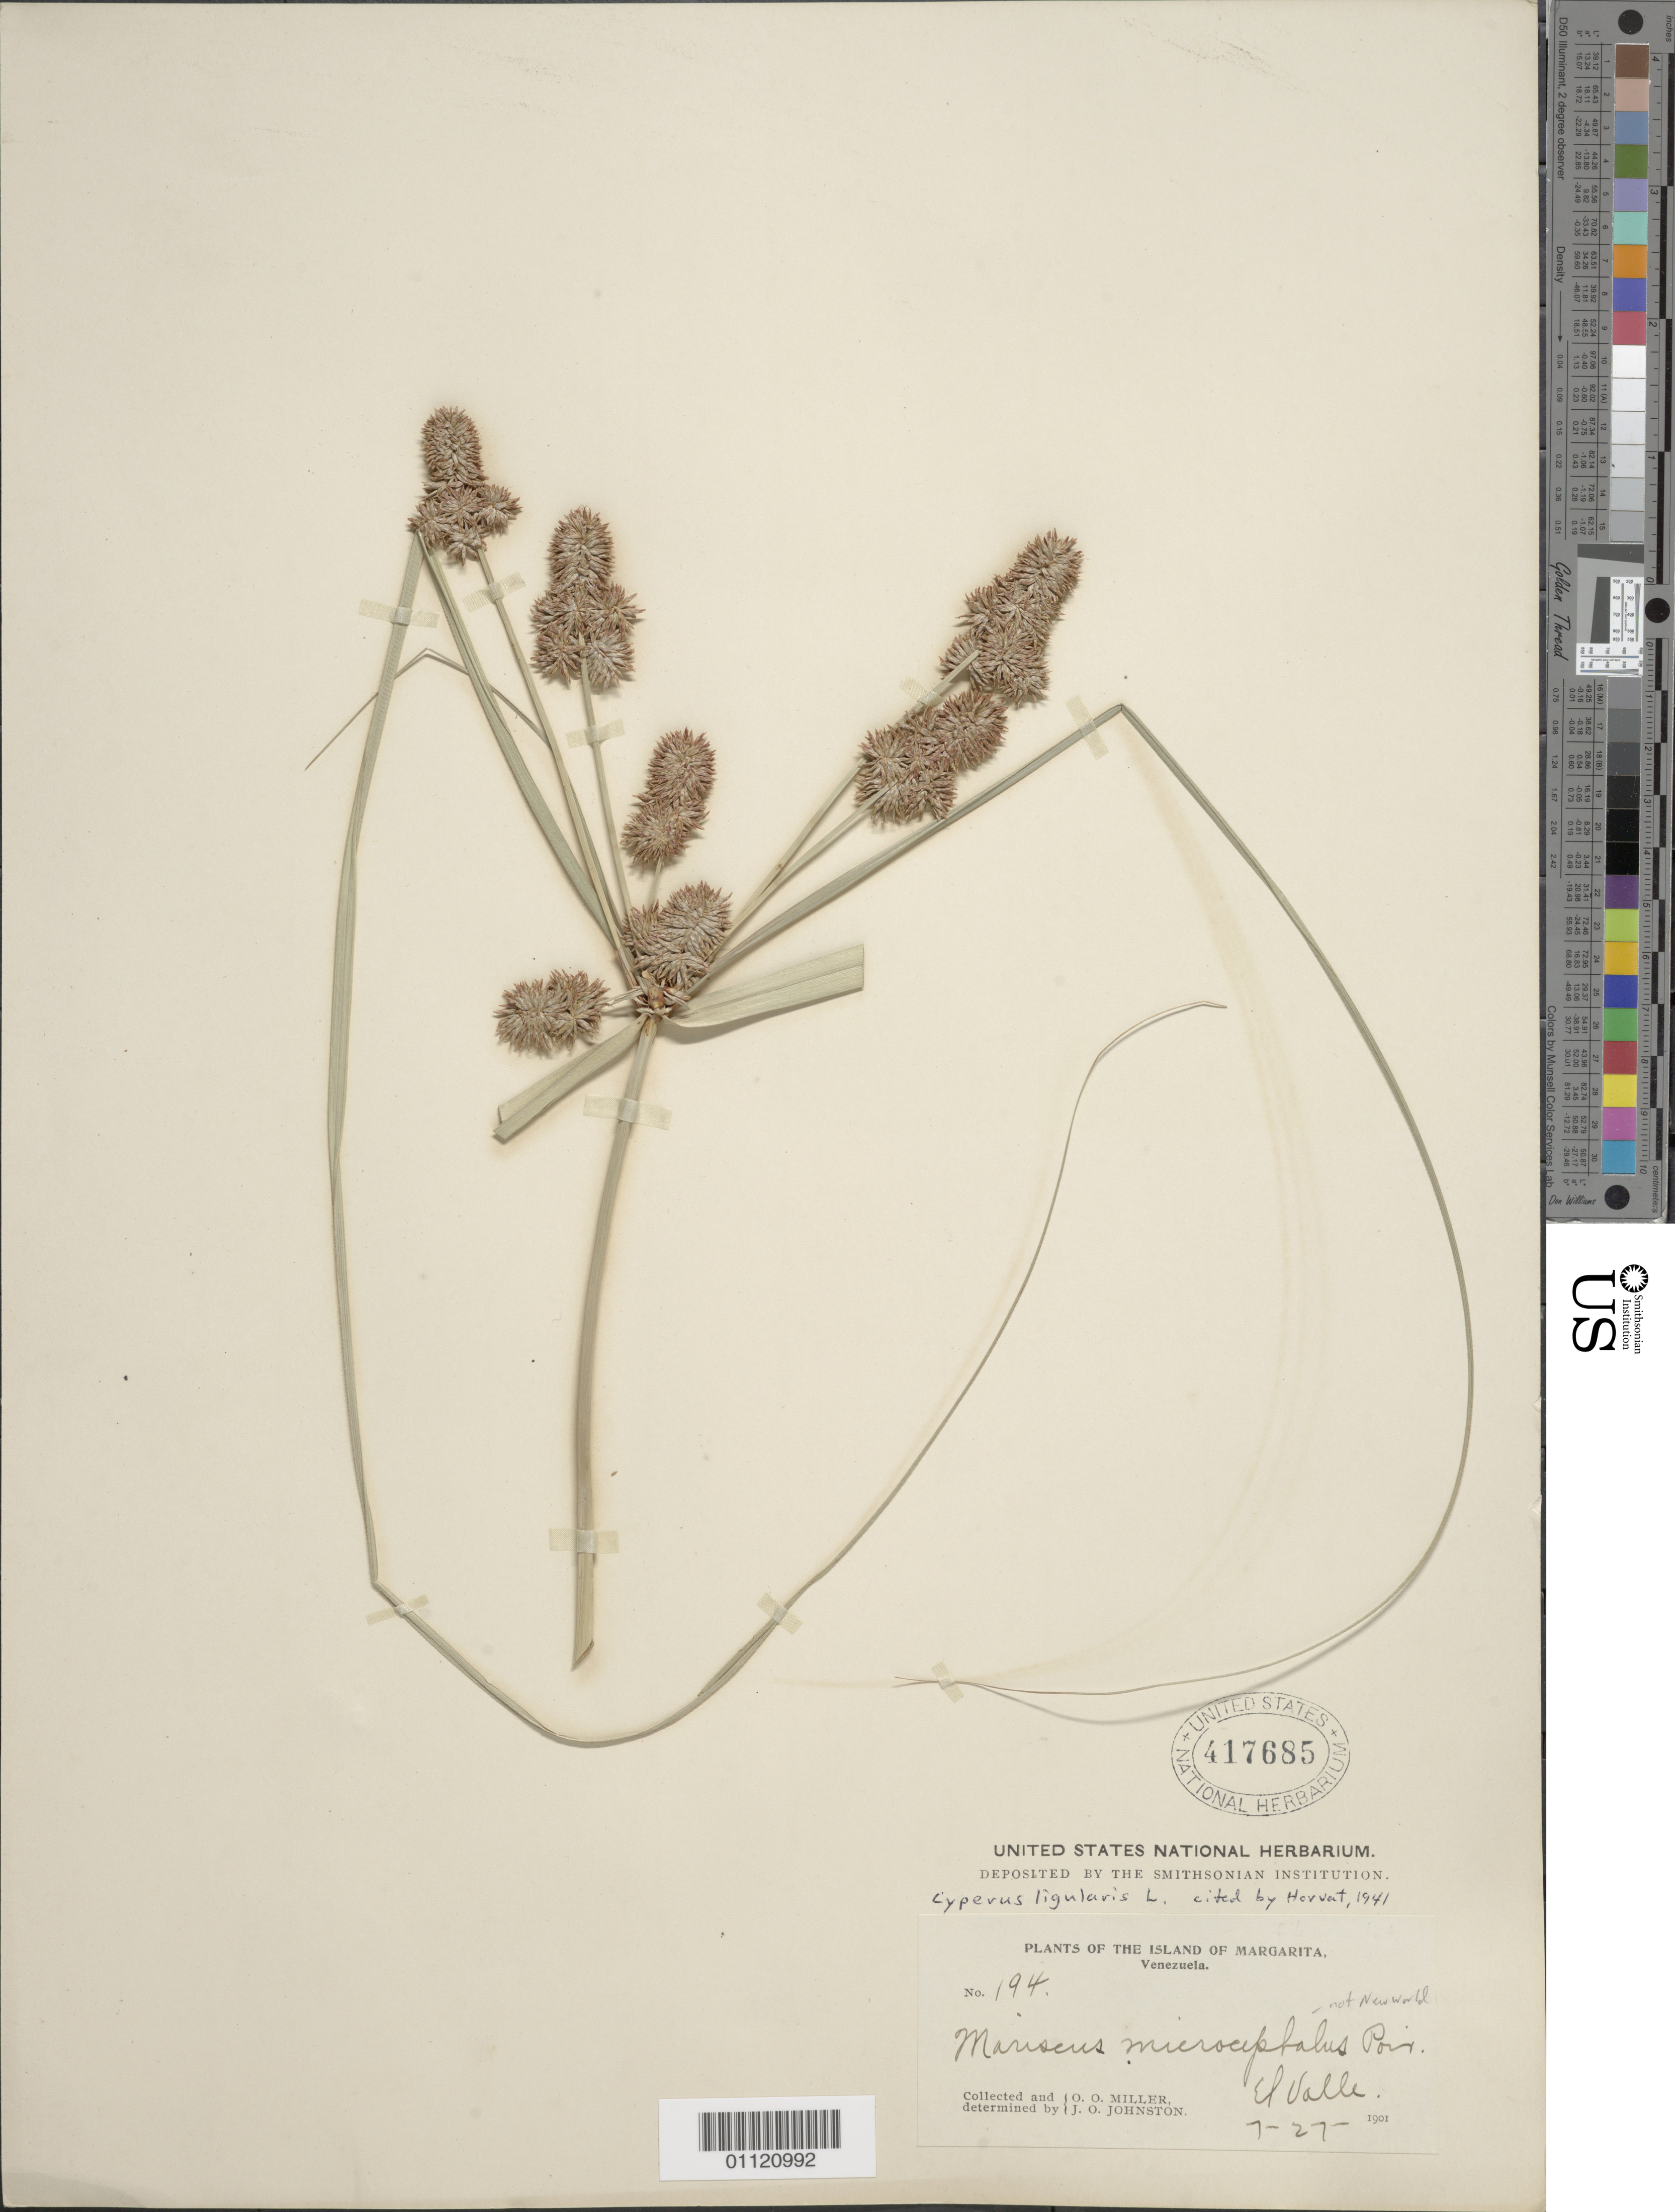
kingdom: Plantae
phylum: Tracheophyta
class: Liliopsida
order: Poales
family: Cyperaceae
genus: Cyperus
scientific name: Cyperus ligularis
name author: L.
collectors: O. O. Miller & J. Johnston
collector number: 194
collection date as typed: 27 Jul 1901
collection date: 1901-07-27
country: Venezuela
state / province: Nueva Esparta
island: Margarita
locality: El Valle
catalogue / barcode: US 417685